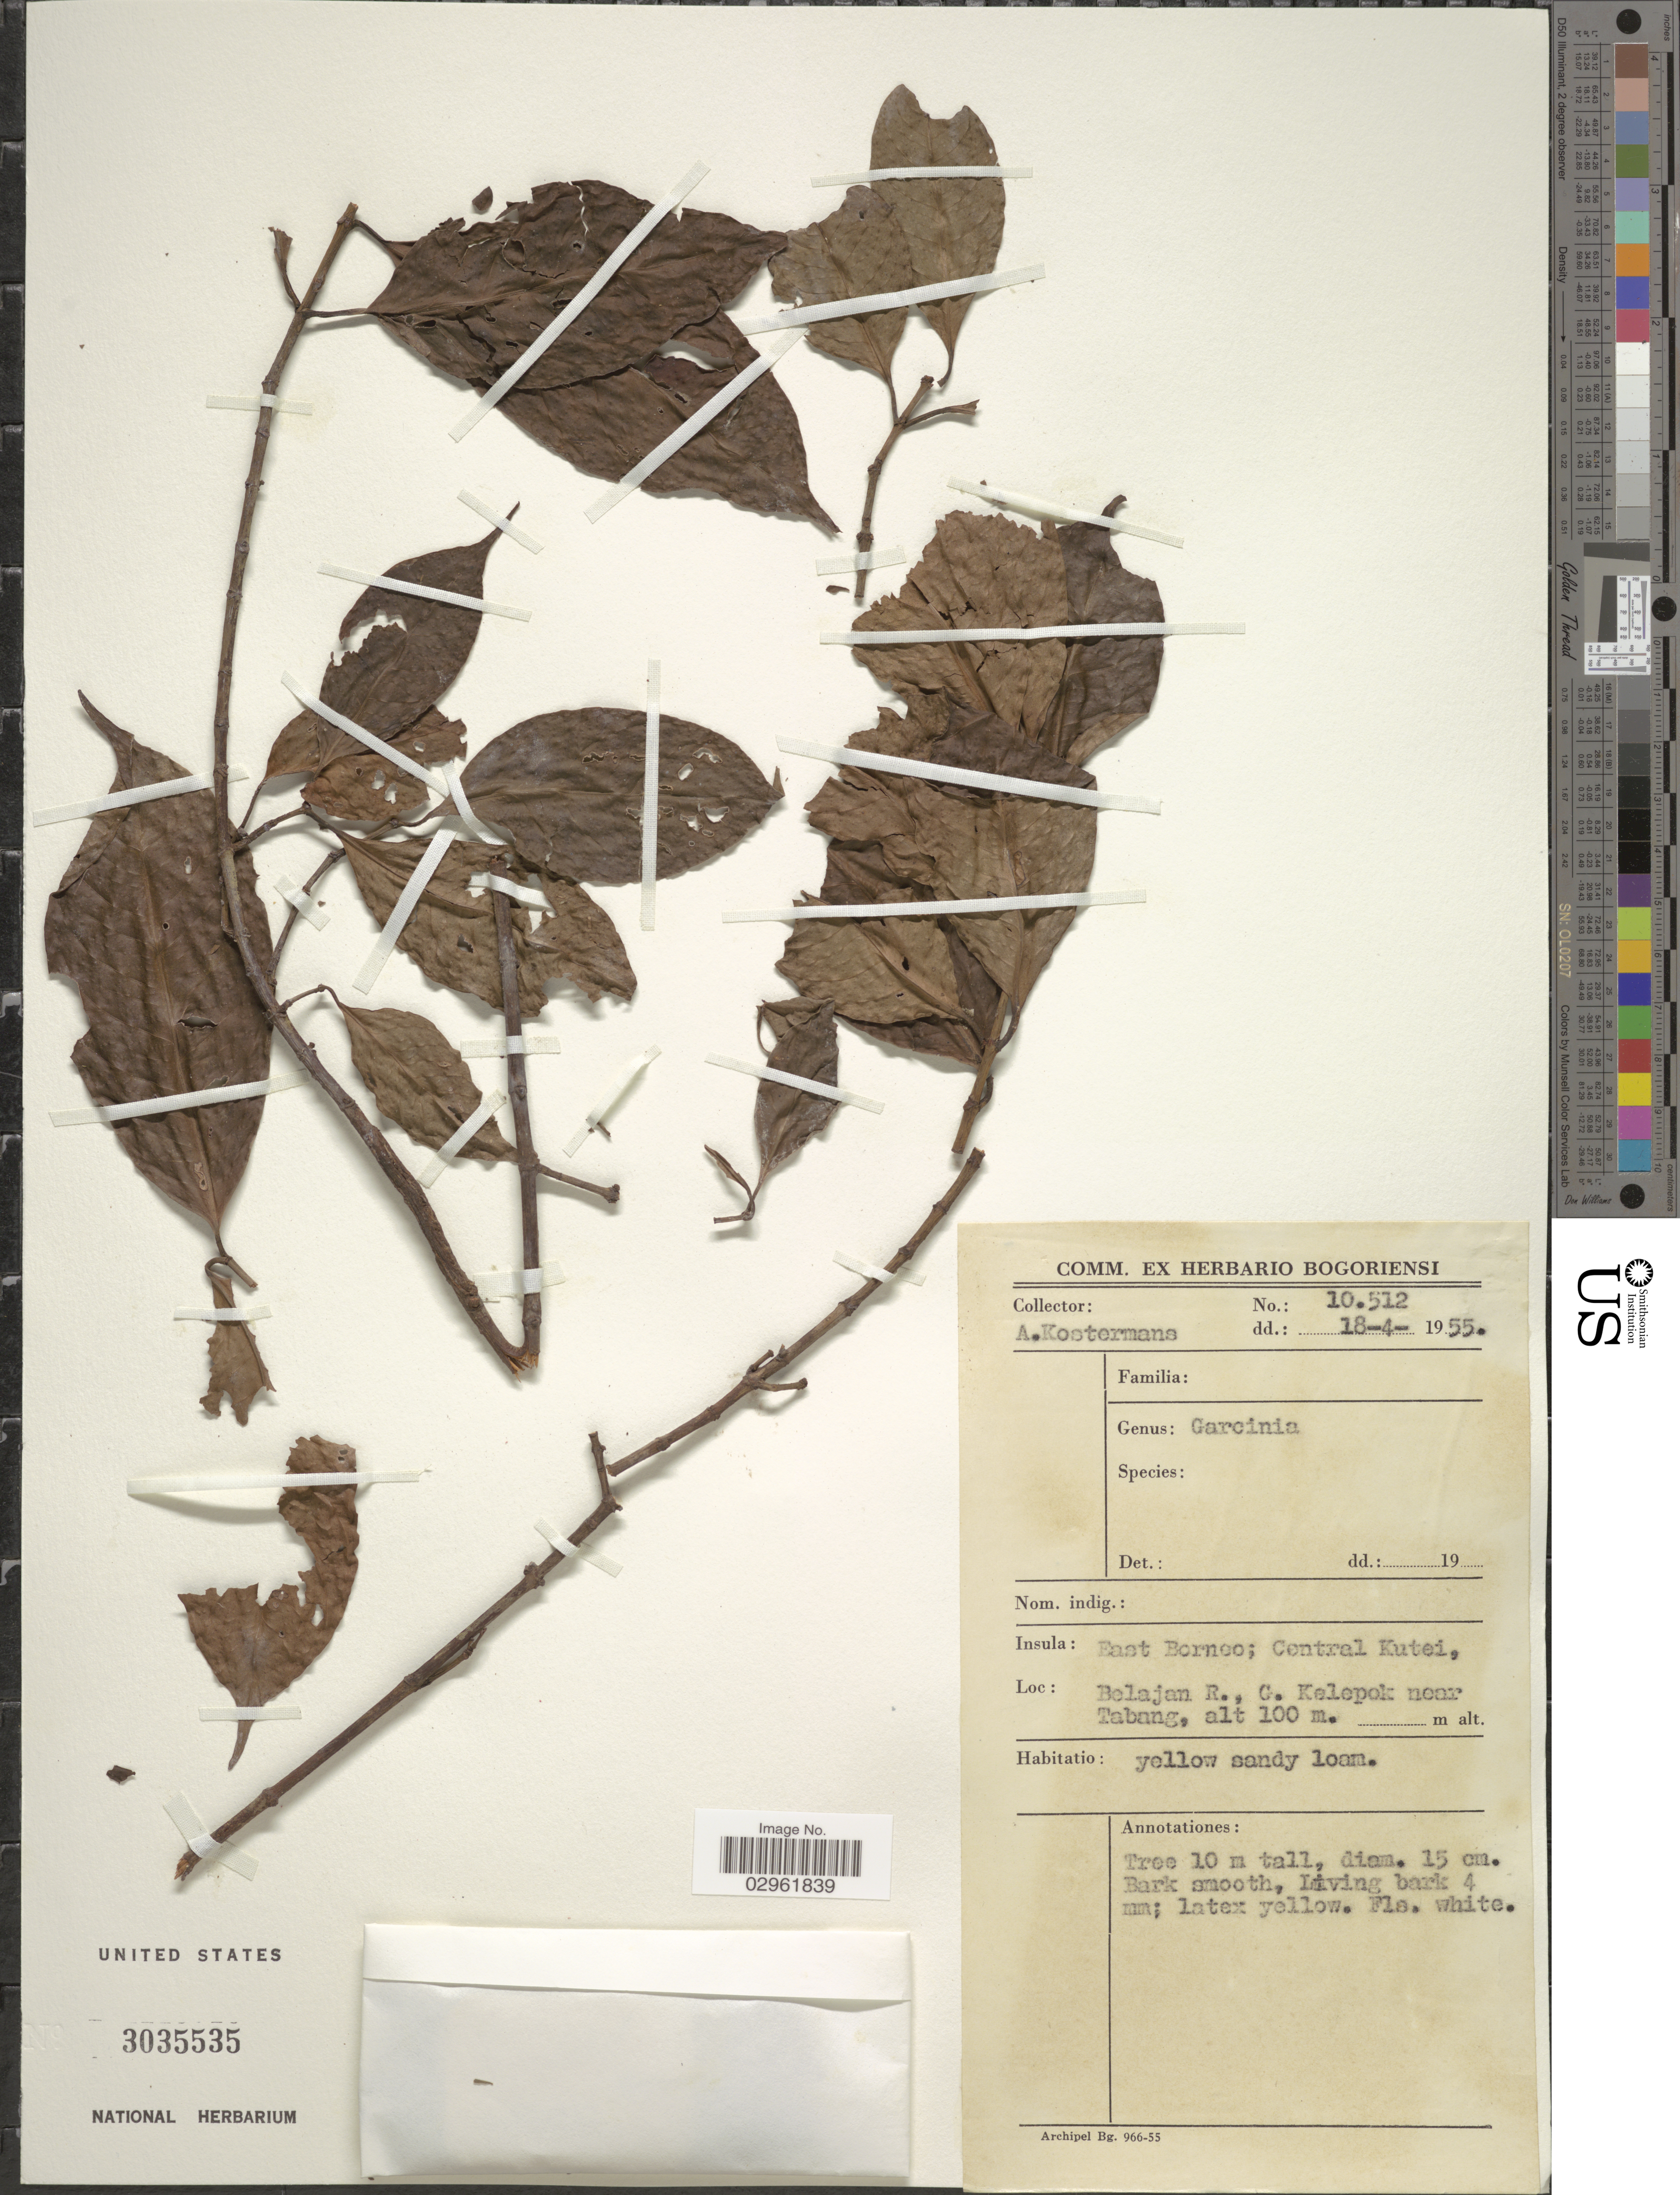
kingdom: Plantae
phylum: Tracheophyta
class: Magnoliopsida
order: Malpighiales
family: Clusiaceae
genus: Garcinia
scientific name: Garcinia sp.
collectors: A. J. G. Kostermans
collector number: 10512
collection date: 1955-04-18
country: Indonesia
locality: East Borneo; Central Kutei, Belajan R., G. Kelepok near Tabang.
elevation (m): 100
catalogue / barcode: US 3035535